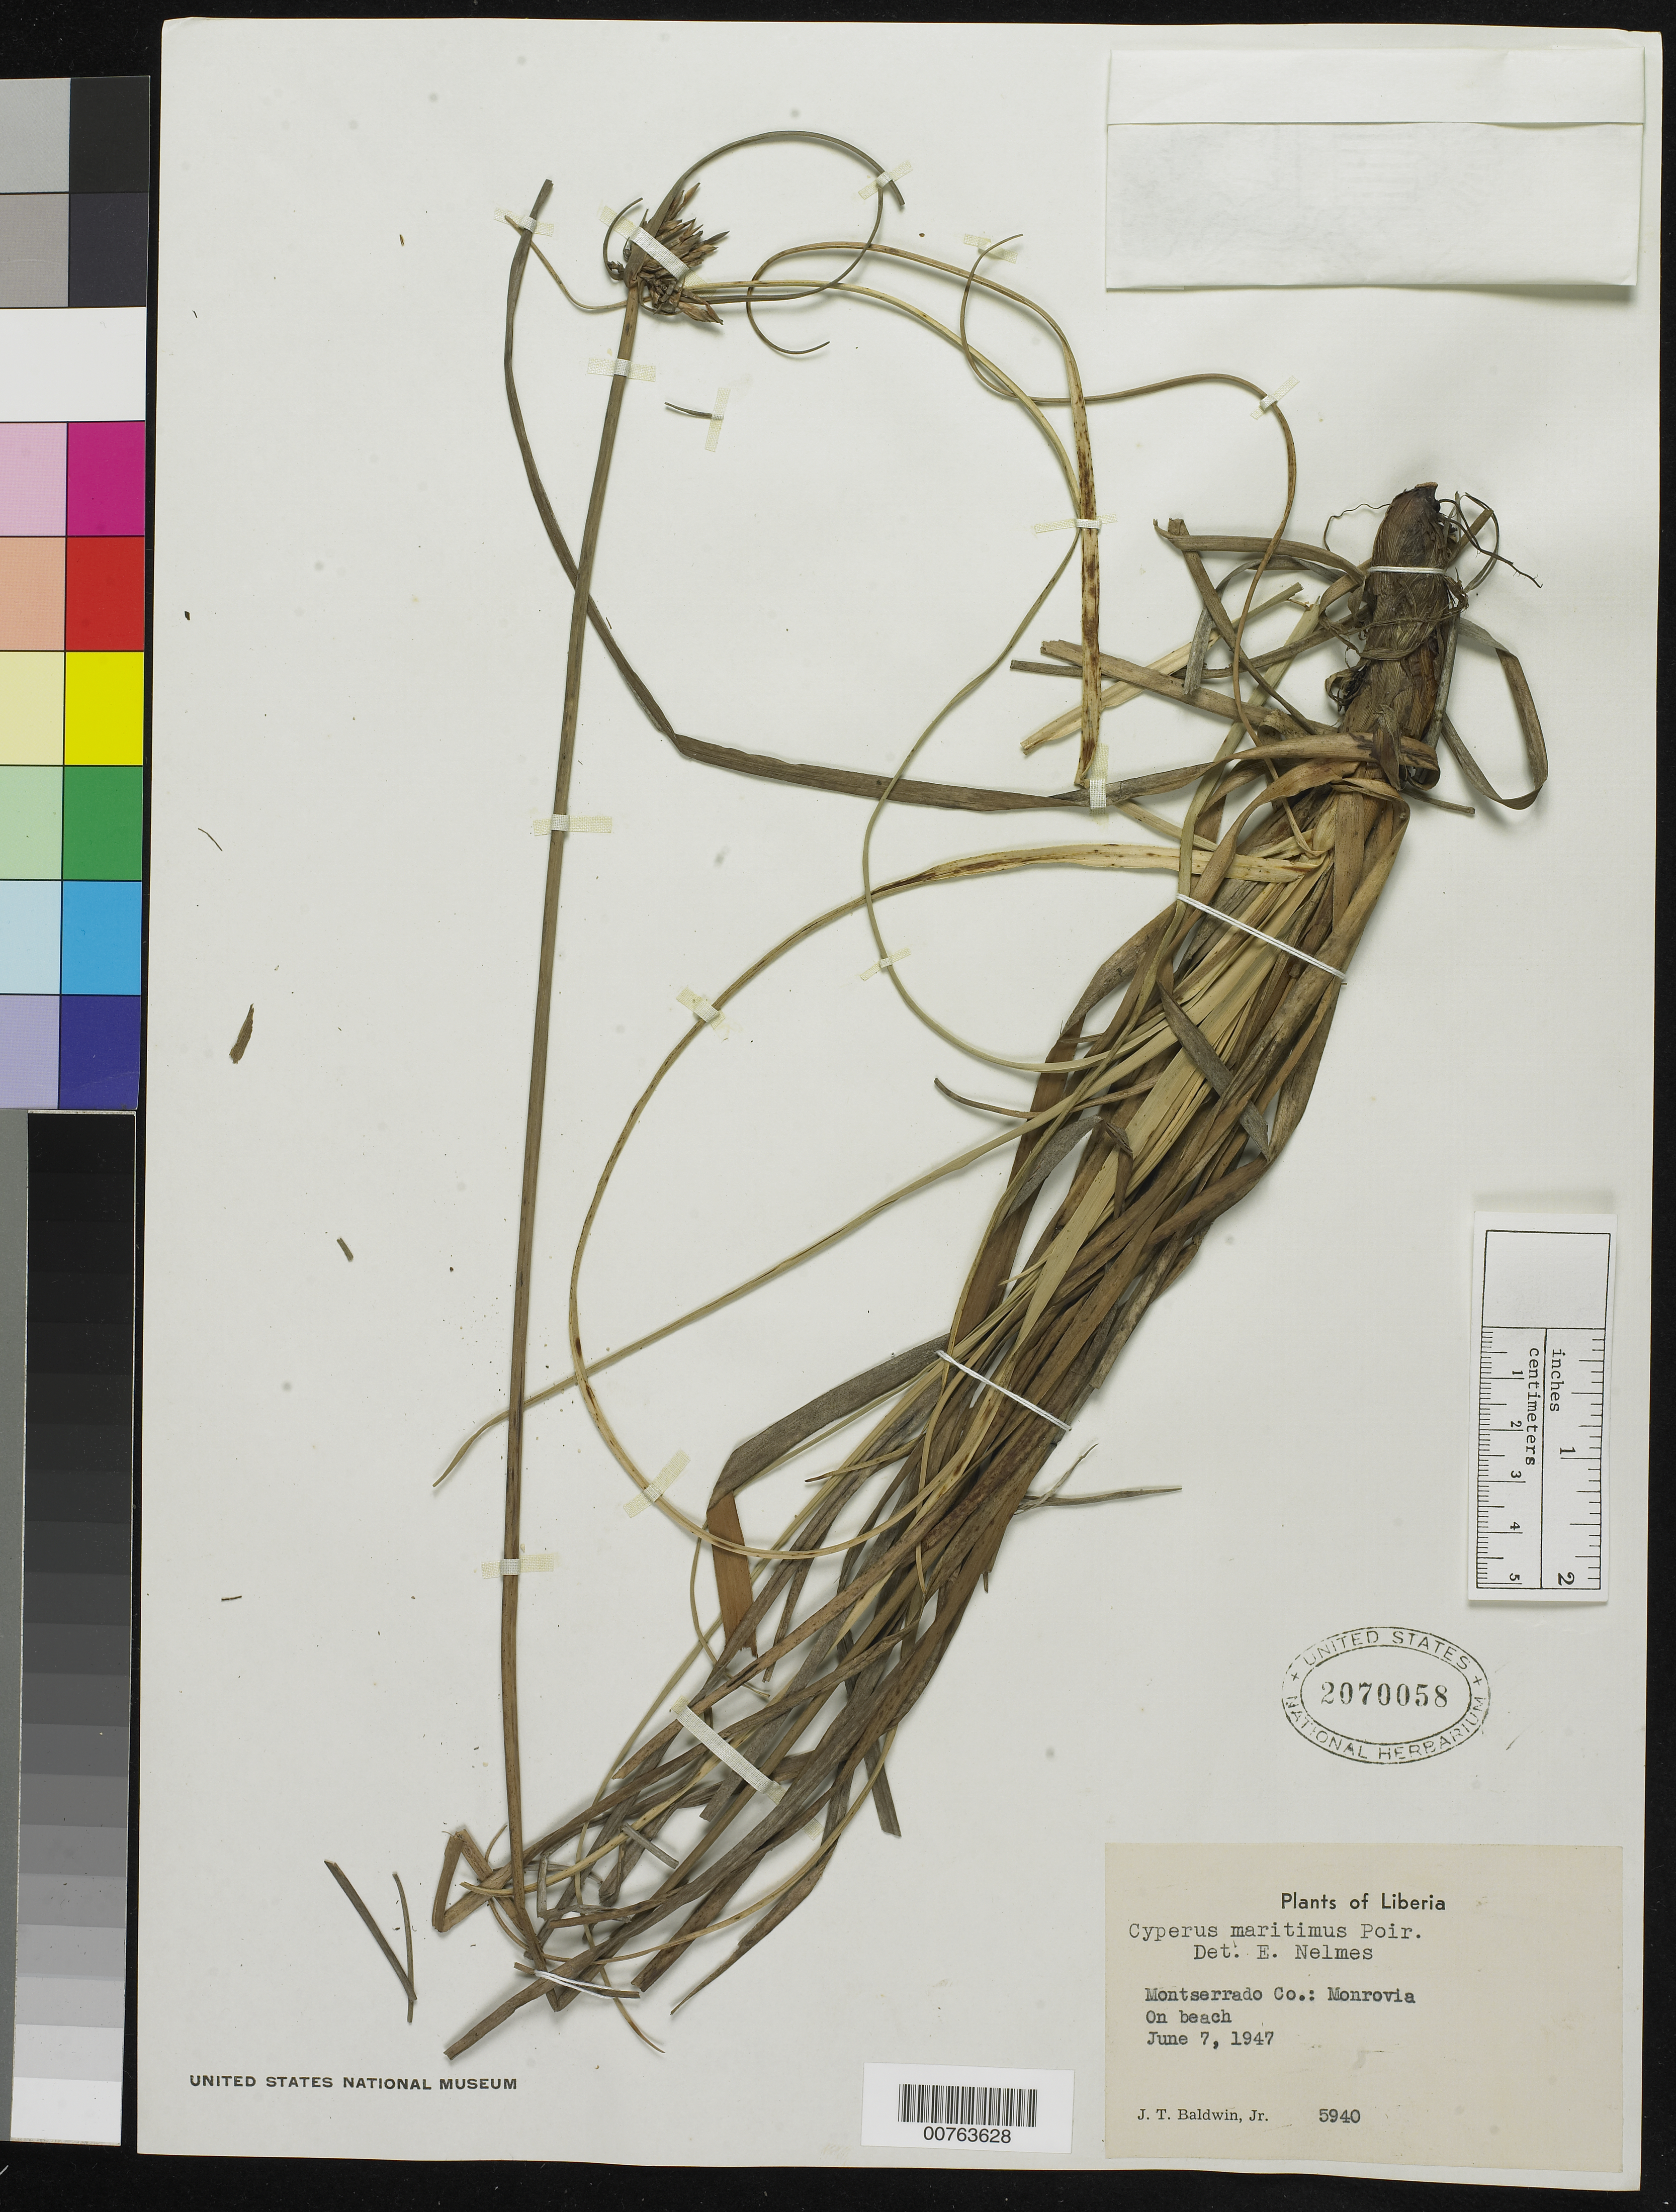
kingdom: Plantae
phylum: Tracheophyta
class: Liliopsida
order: Poales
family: Cyperaceae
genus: Cyperus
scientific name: Cyperus crassipes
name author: Vahl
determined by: Strong, Mark T., (BOT), Smithsonian Institution - National Museum of Natural History (UNITED STATES)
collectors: J. T. Baldwin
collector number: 5940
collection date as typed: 07 Jun 1947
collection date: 1947-06-07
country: Liberia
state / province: Montserrado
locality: Monrovia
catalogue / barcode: US 2070058